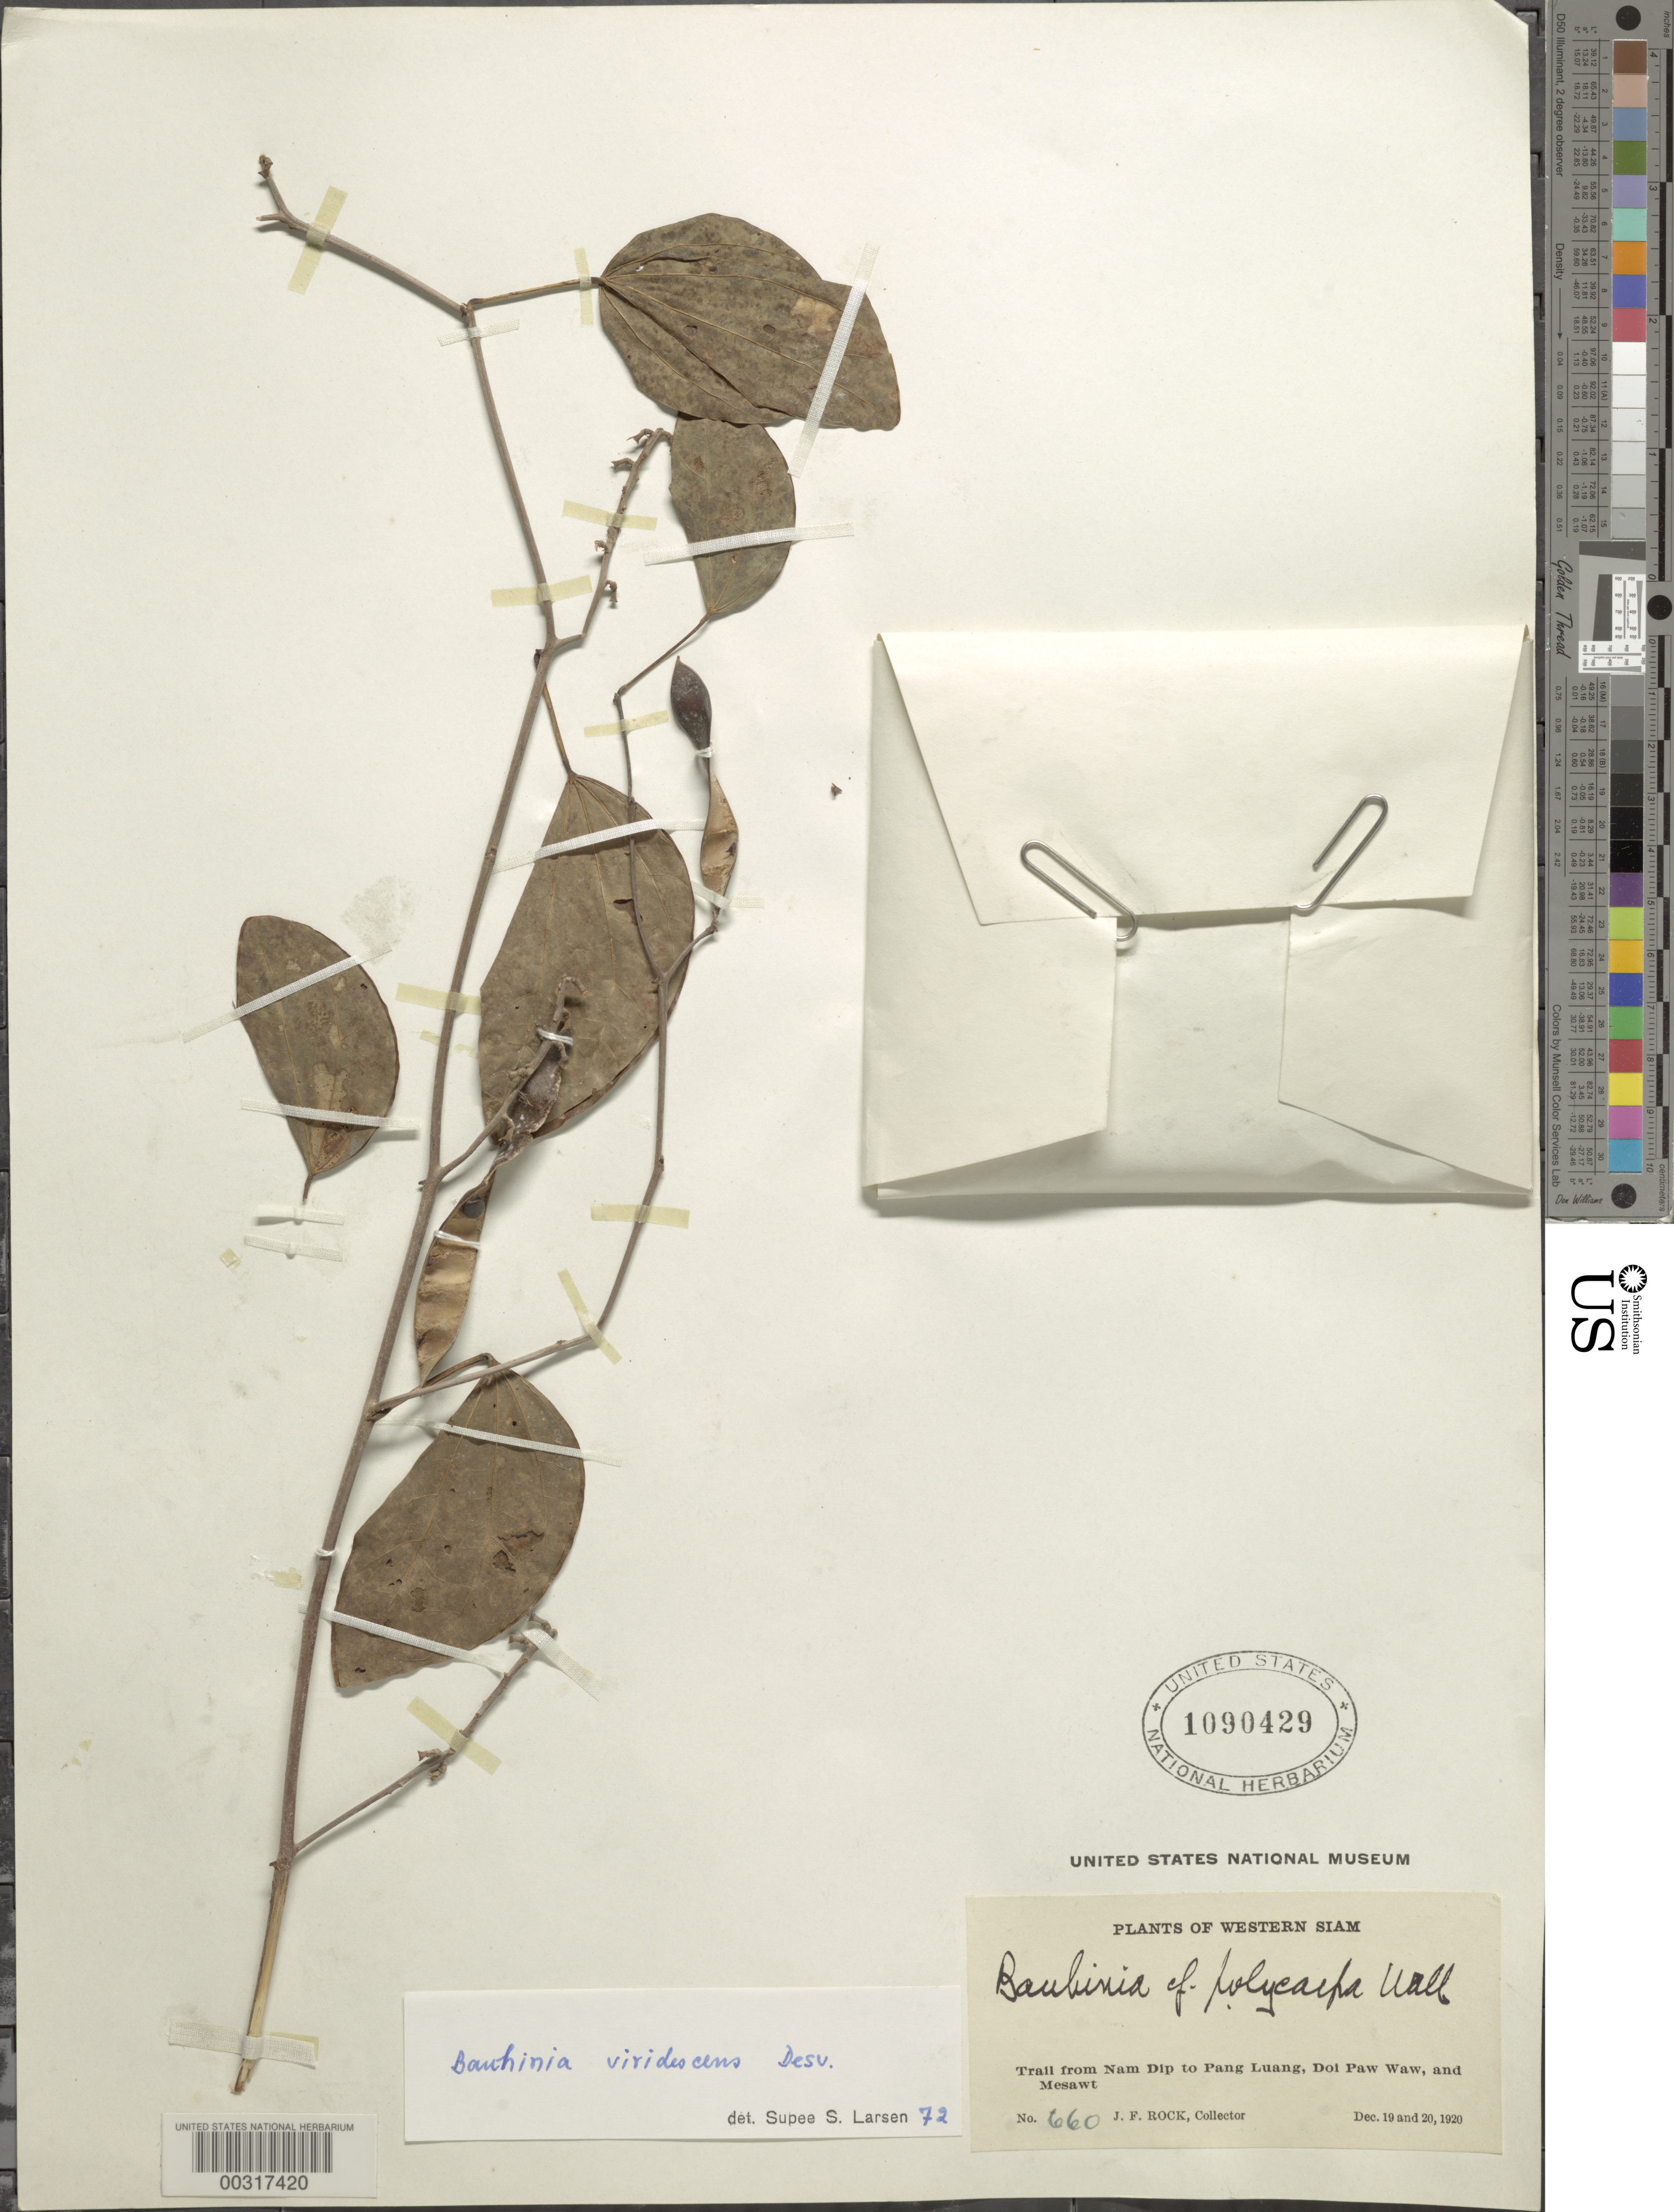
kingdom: Plantae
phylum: Tracheophyta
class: Magnoliopsida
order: Fabales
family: Fabaceae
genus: Bauhinia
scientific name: Bauhinia viridescens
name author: Desv.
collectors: J. F. Rock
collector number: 660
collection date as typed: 19 Dec 1920 to 20 Dec 1920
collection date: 1920-12-19/1920-12-20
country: Thailand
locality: Trail from nam dip to pang luang, doi paw waw and mesawt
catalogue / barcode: US 1090429